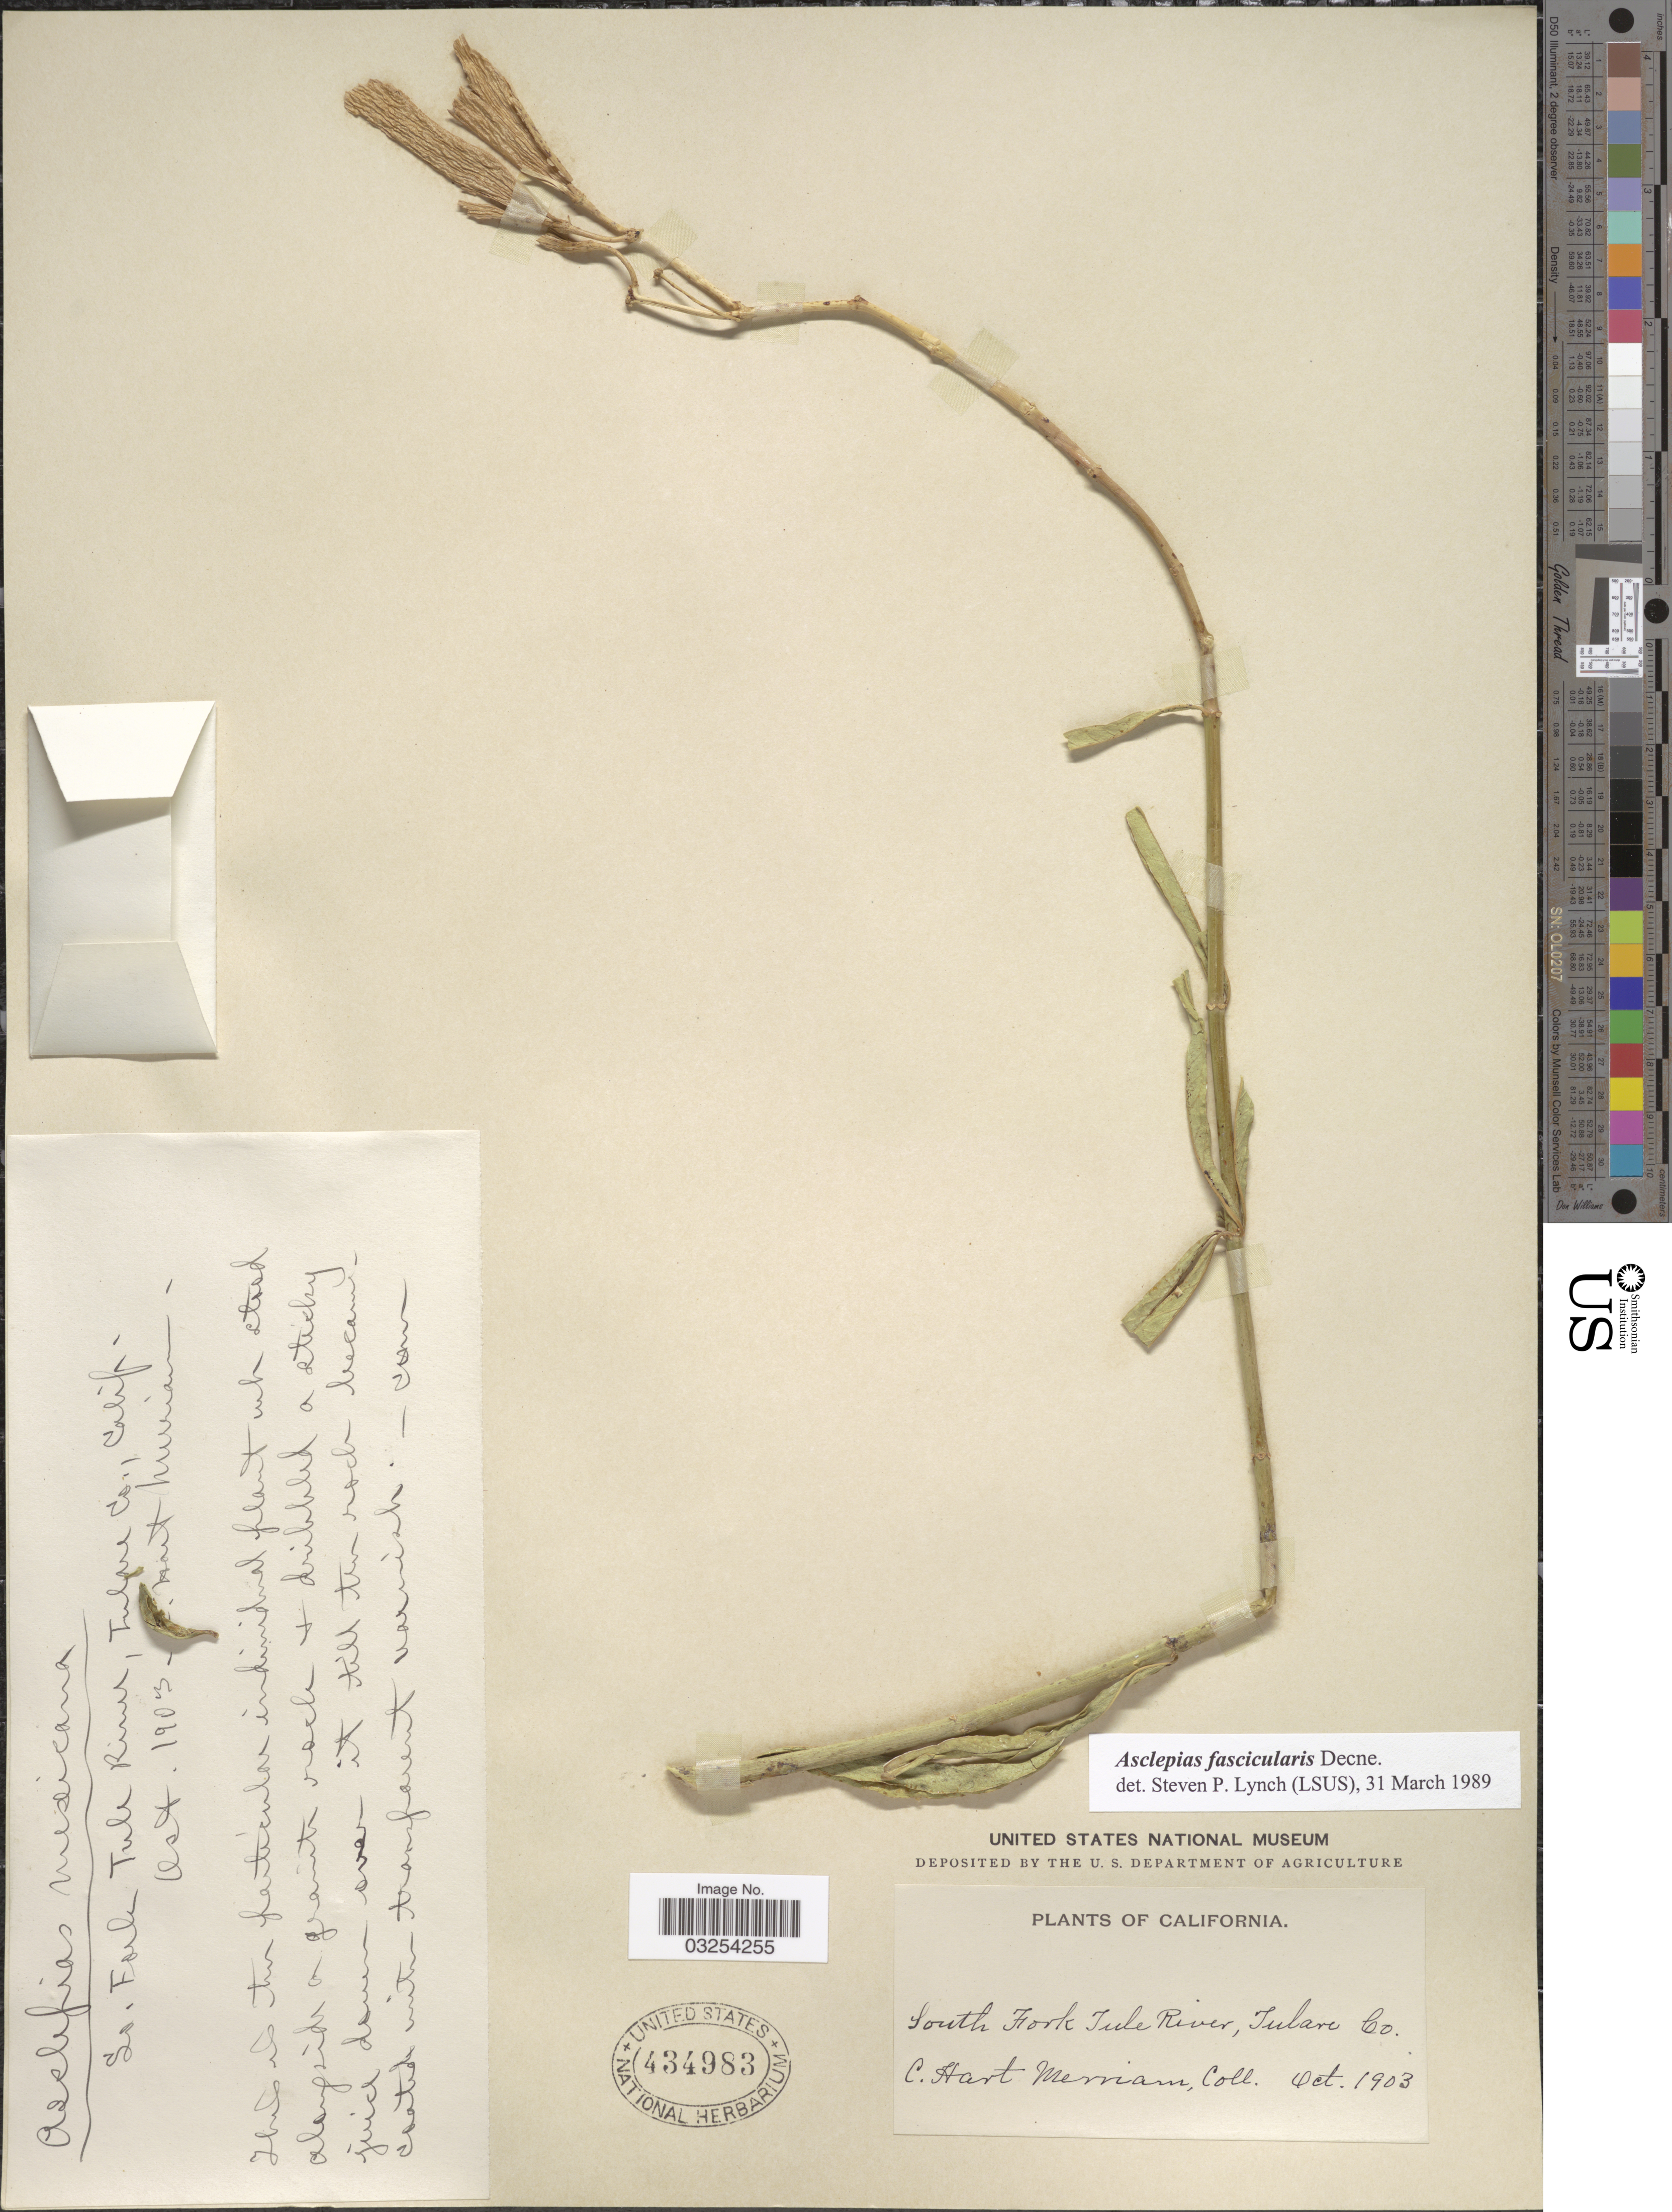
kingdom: Plantae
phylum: Tracheophyta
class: Magnoliopsida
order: Gentianales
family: Apocynaceae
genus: Asclepias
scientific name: Asclepias fascicularis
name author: Decne.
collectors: C. Merriam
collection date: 1903-10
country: United States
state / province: California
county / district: Tulare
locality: South Fork Tule River, Tulare Co.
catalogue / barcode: US 434983